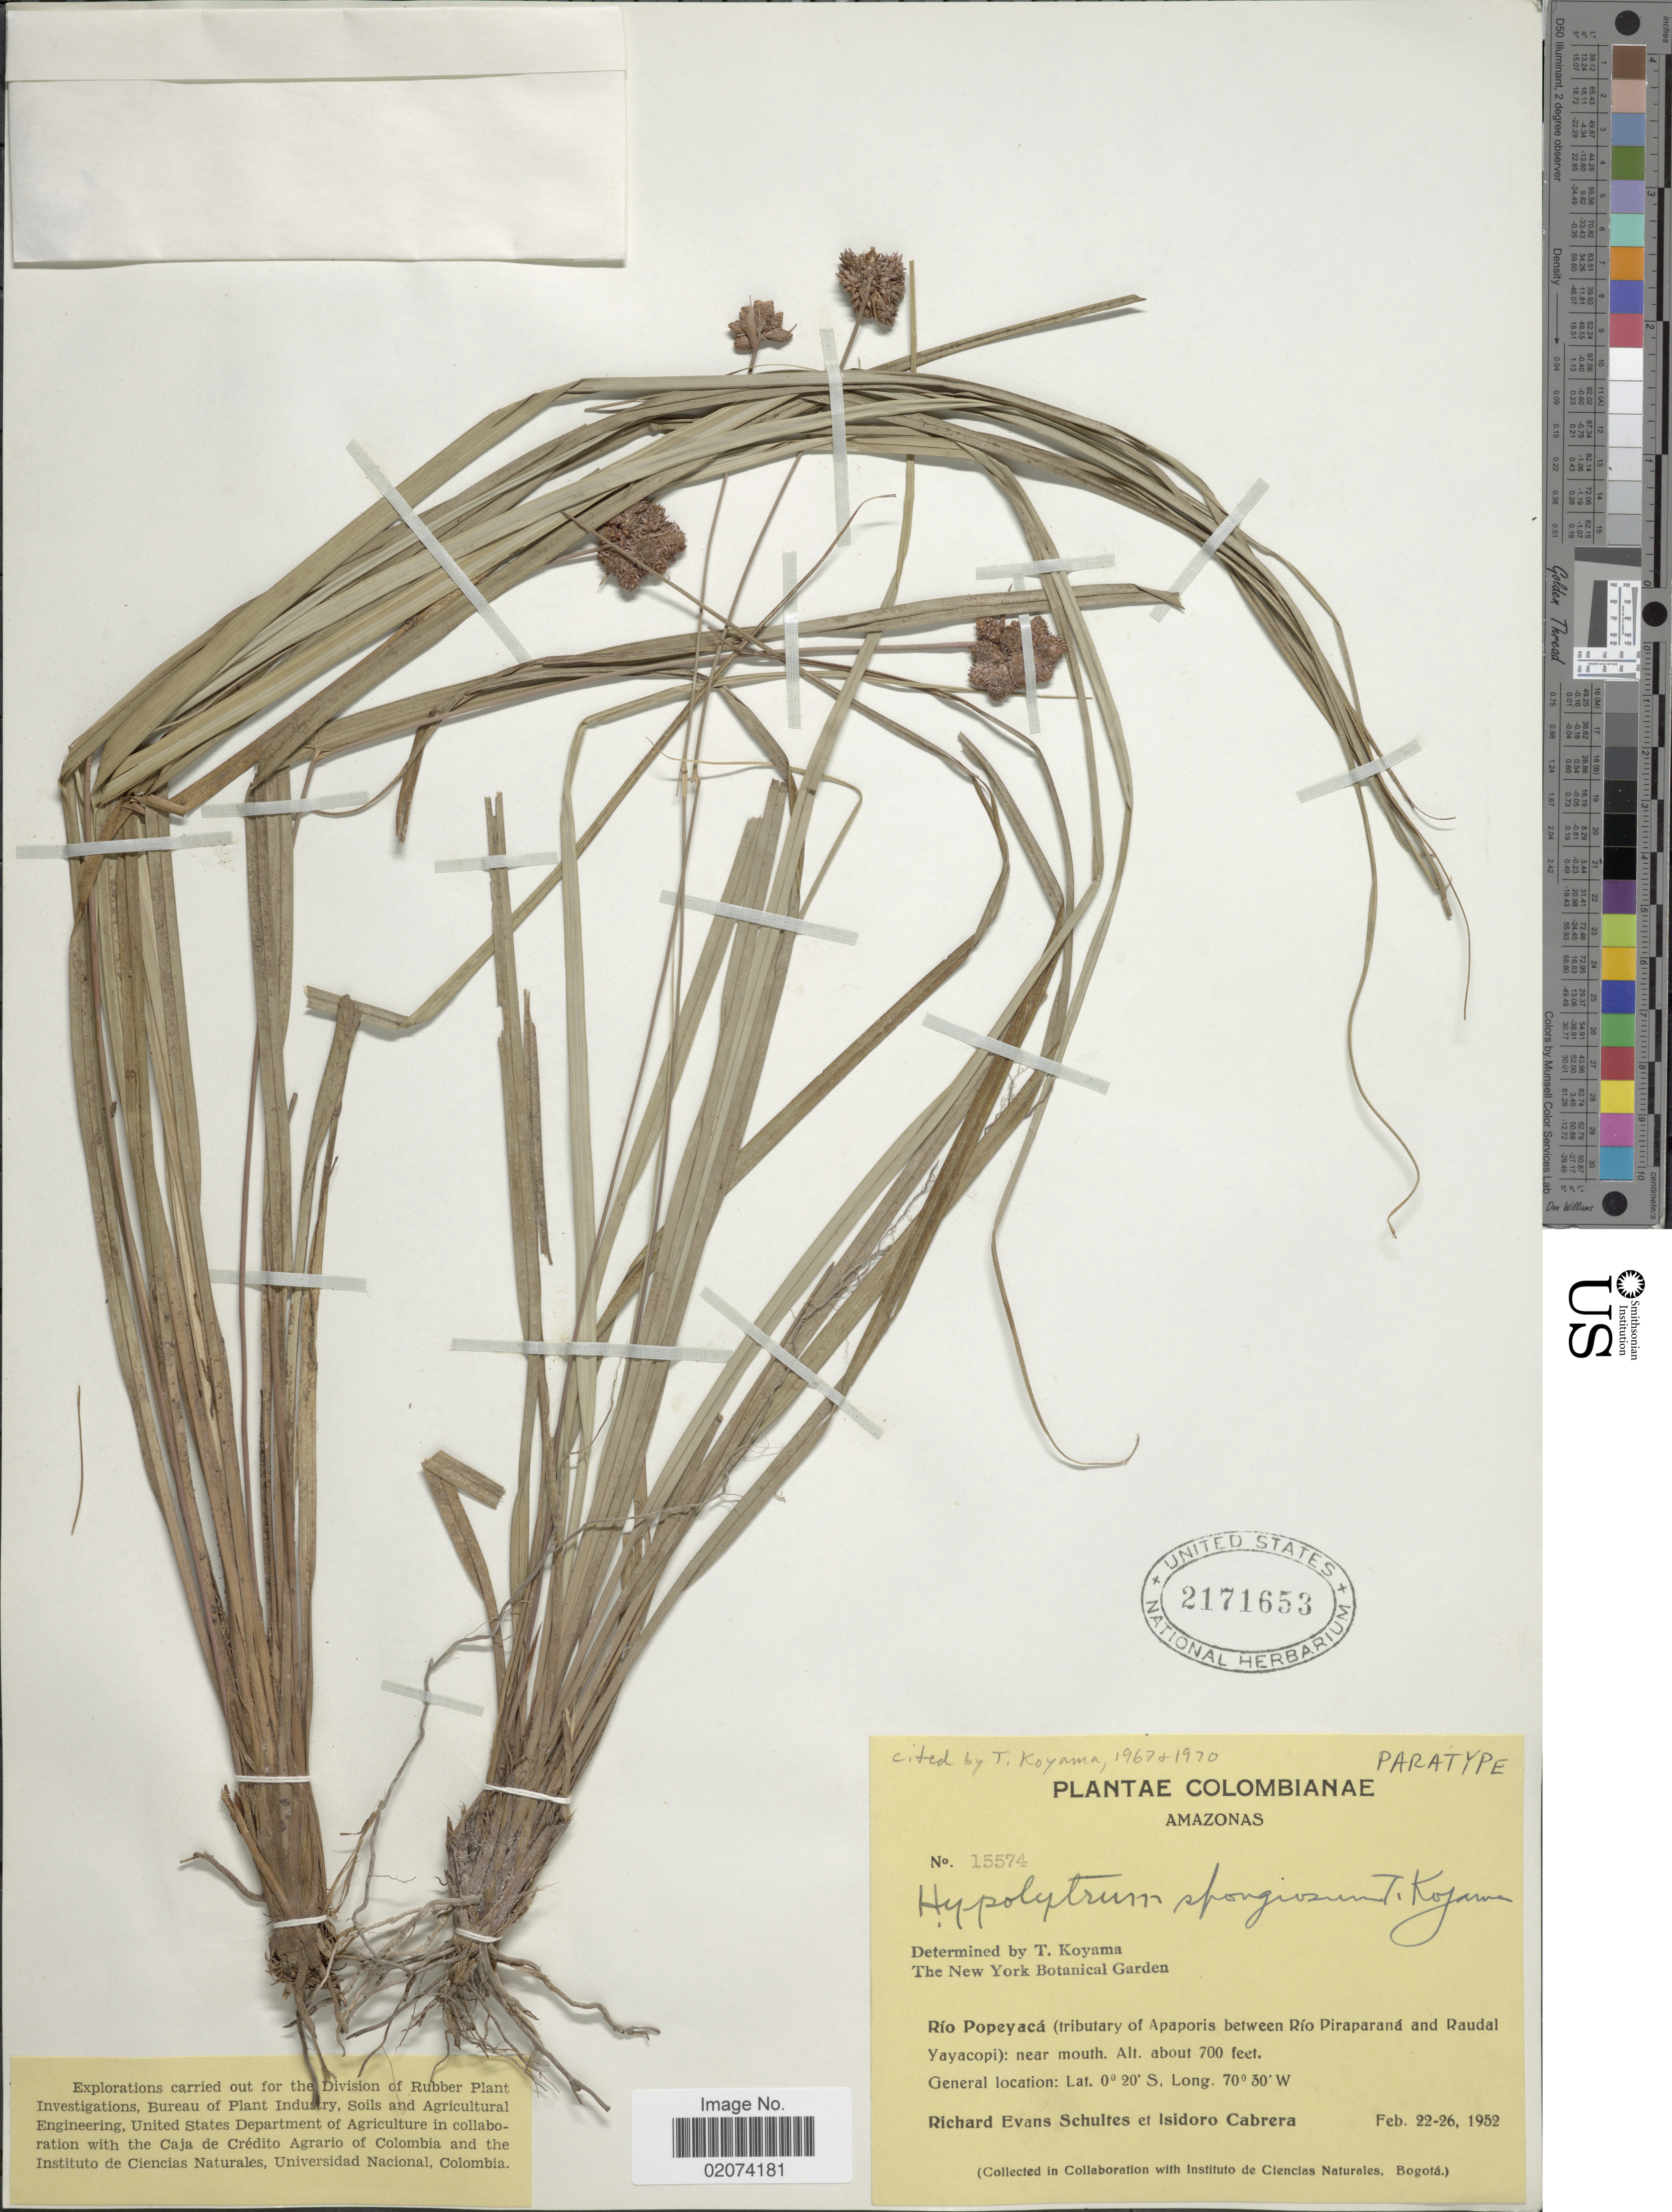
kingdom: Plantae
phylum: Tracheophyta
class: Liliopsida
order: Poales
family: Cyperaceae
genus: Hypolytrum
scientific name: Hypolytrum spongiosum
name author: T. Koyama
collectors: R. E. Schultes & I. Cabrera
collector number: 15574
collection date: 1953-02-22/1953-02-26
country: Colombia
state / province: Amazônas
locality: Rio Popeyaca (tributary of Apaporis between Rio Piraparana and Raudal Yayacopi): near mouth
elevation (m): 213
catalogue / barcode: US 2171653